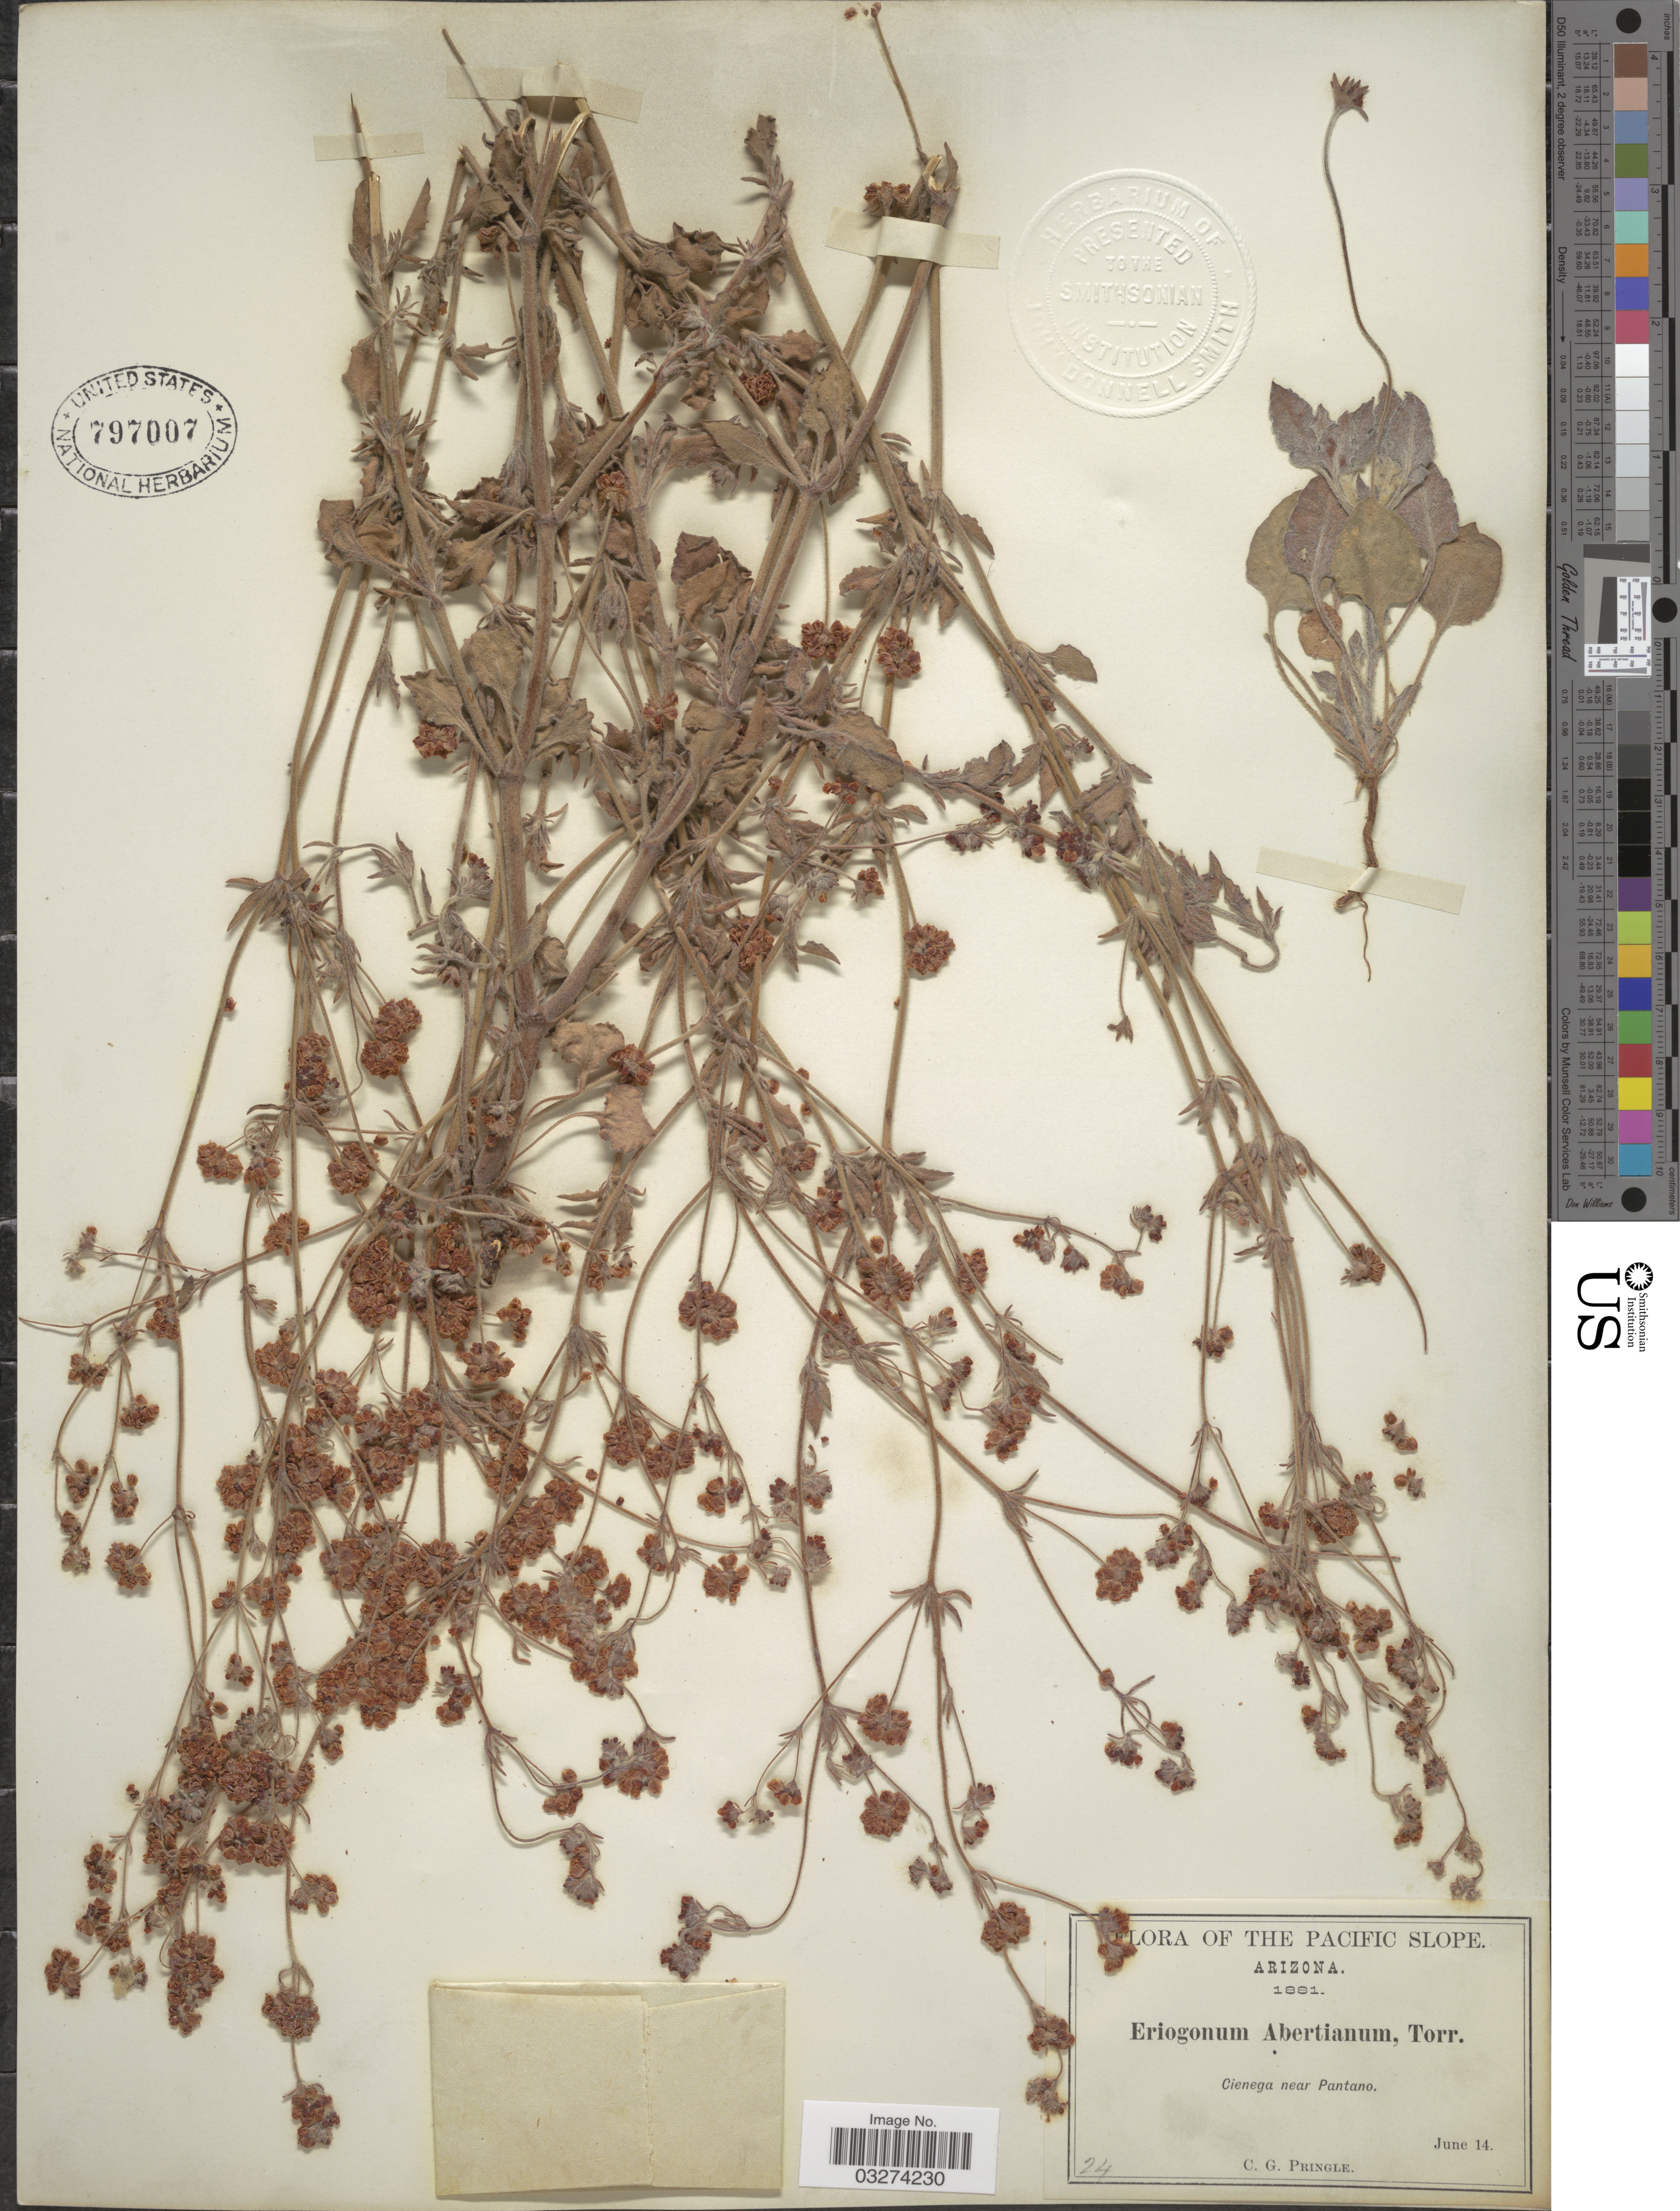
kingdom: Plantae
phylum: Tracheophyta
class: Magnoliopsida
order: Caryophyllales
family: Polygonaceae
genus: Eriogonum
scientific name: Eriogonum abertianum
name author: Torr.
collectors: C. G. Pringle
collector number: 24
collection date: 1881-06-14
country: United States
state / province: Arizona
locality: The Pacific Slope. Cienega near Pantano.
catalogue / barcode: US 797007